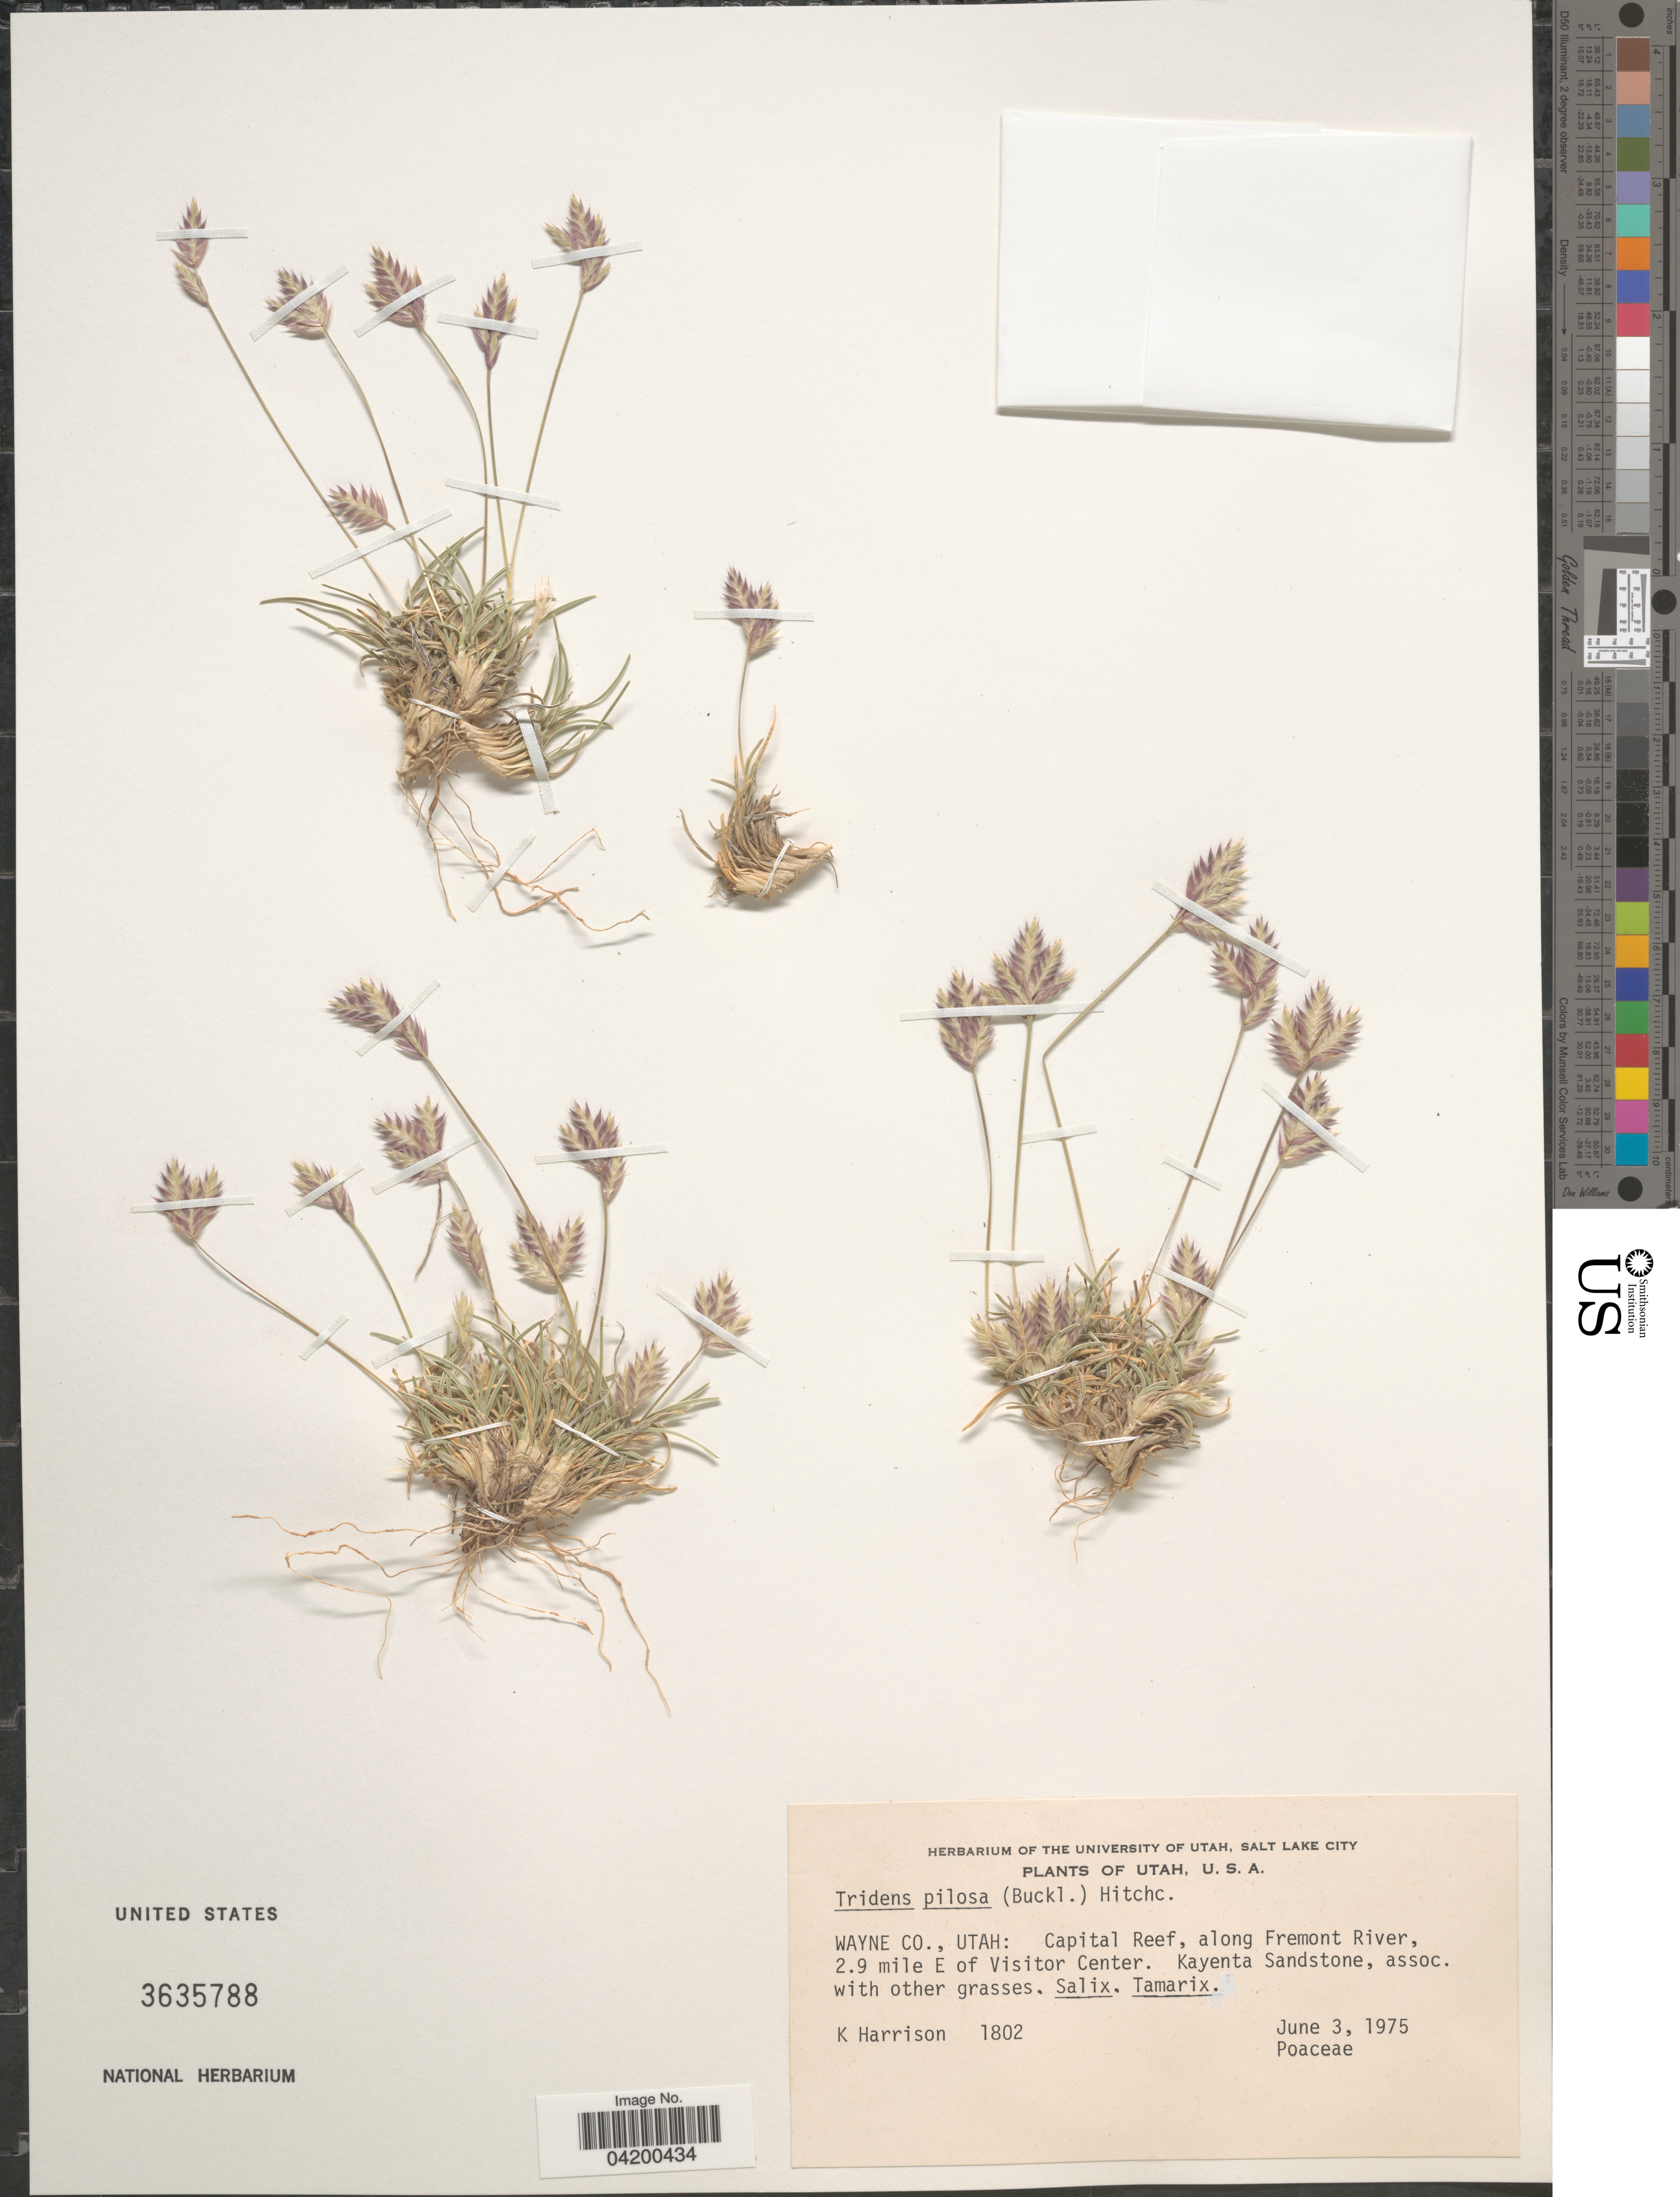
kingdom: Plantae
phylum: Tracheophyta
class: Liliopsida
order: Poales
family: Poaceae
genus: Erioneuron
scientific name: Erioneuron pilosum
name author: (Buckley) Nash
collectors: K. Harrison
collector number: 1802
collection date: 1975-06-03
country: United States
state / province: Utah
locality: Wayne Co.: Capital Reef, along Fremont River, 2.9 mile E of Visitor Center.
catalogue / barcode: US 3635788